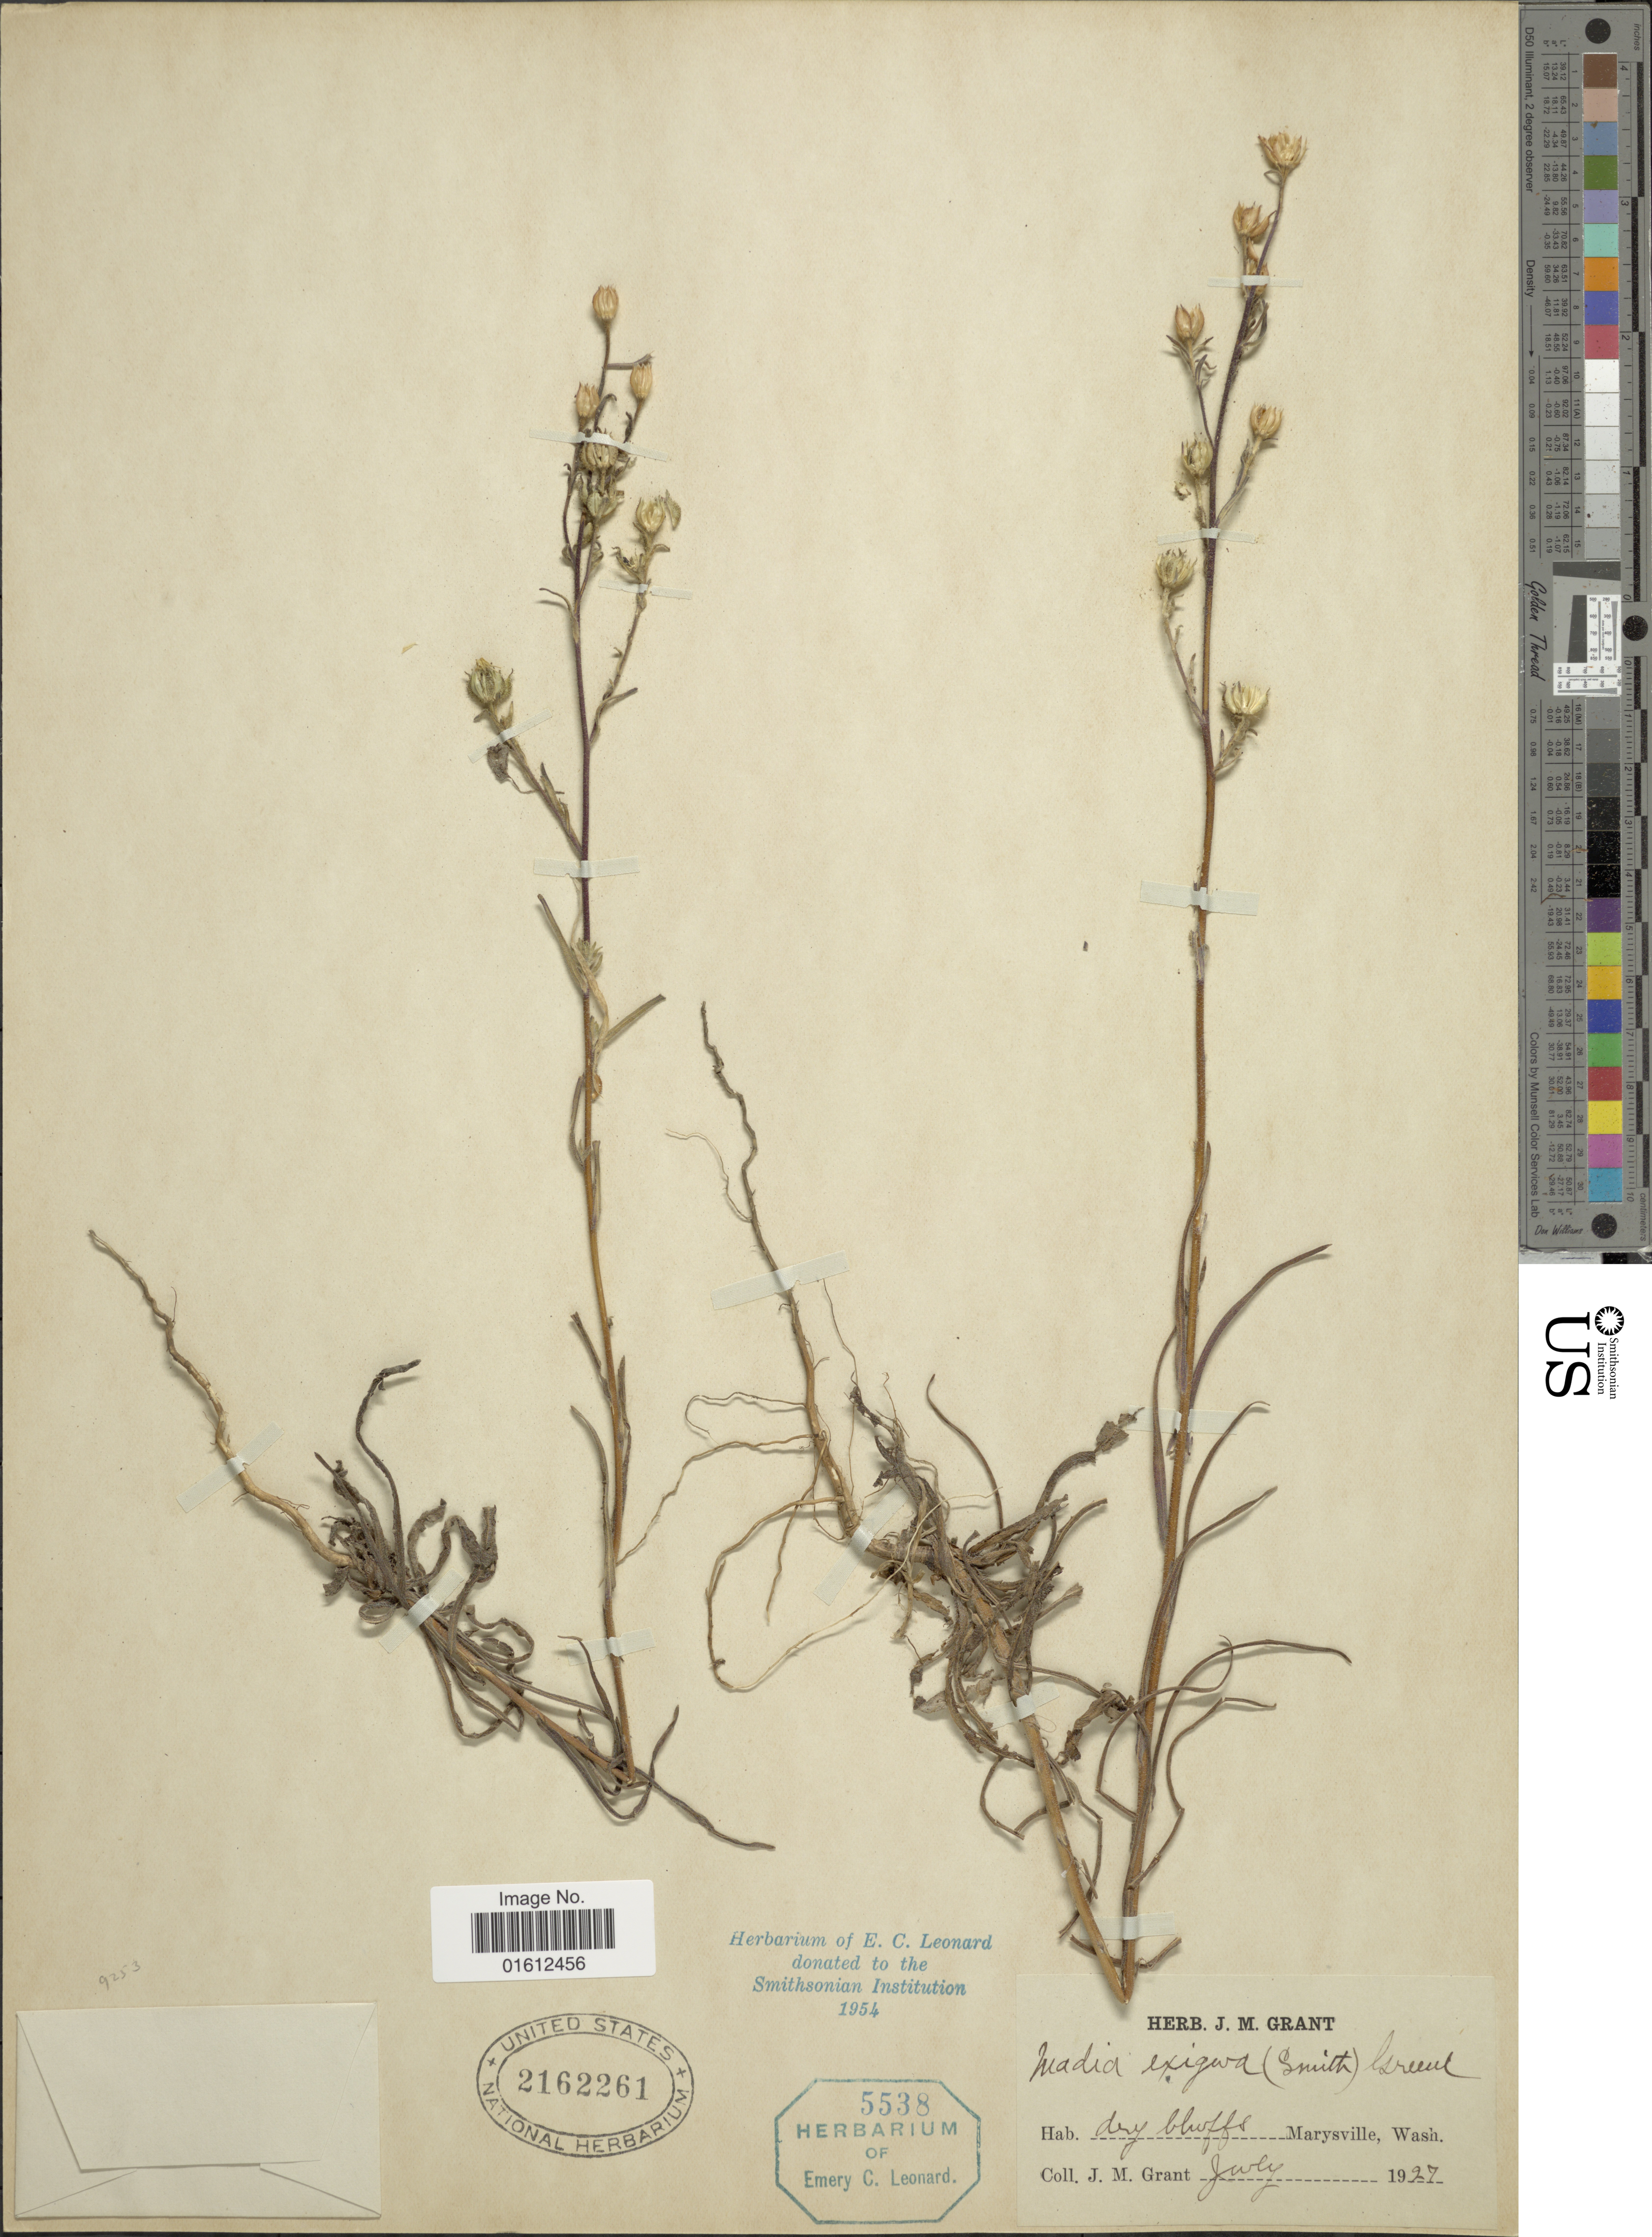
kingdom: Plantae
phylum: Tracheophyta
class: Magnoliopsida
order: Asterales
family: Asteraceae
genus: Madia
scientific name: Madia exigua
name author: (Sm.) A. Gray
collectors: J. M. Grant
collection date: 1927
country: United States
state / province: Washington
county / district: Snohomish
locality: Dry bluffs Marysville.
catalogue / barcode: US 2162261